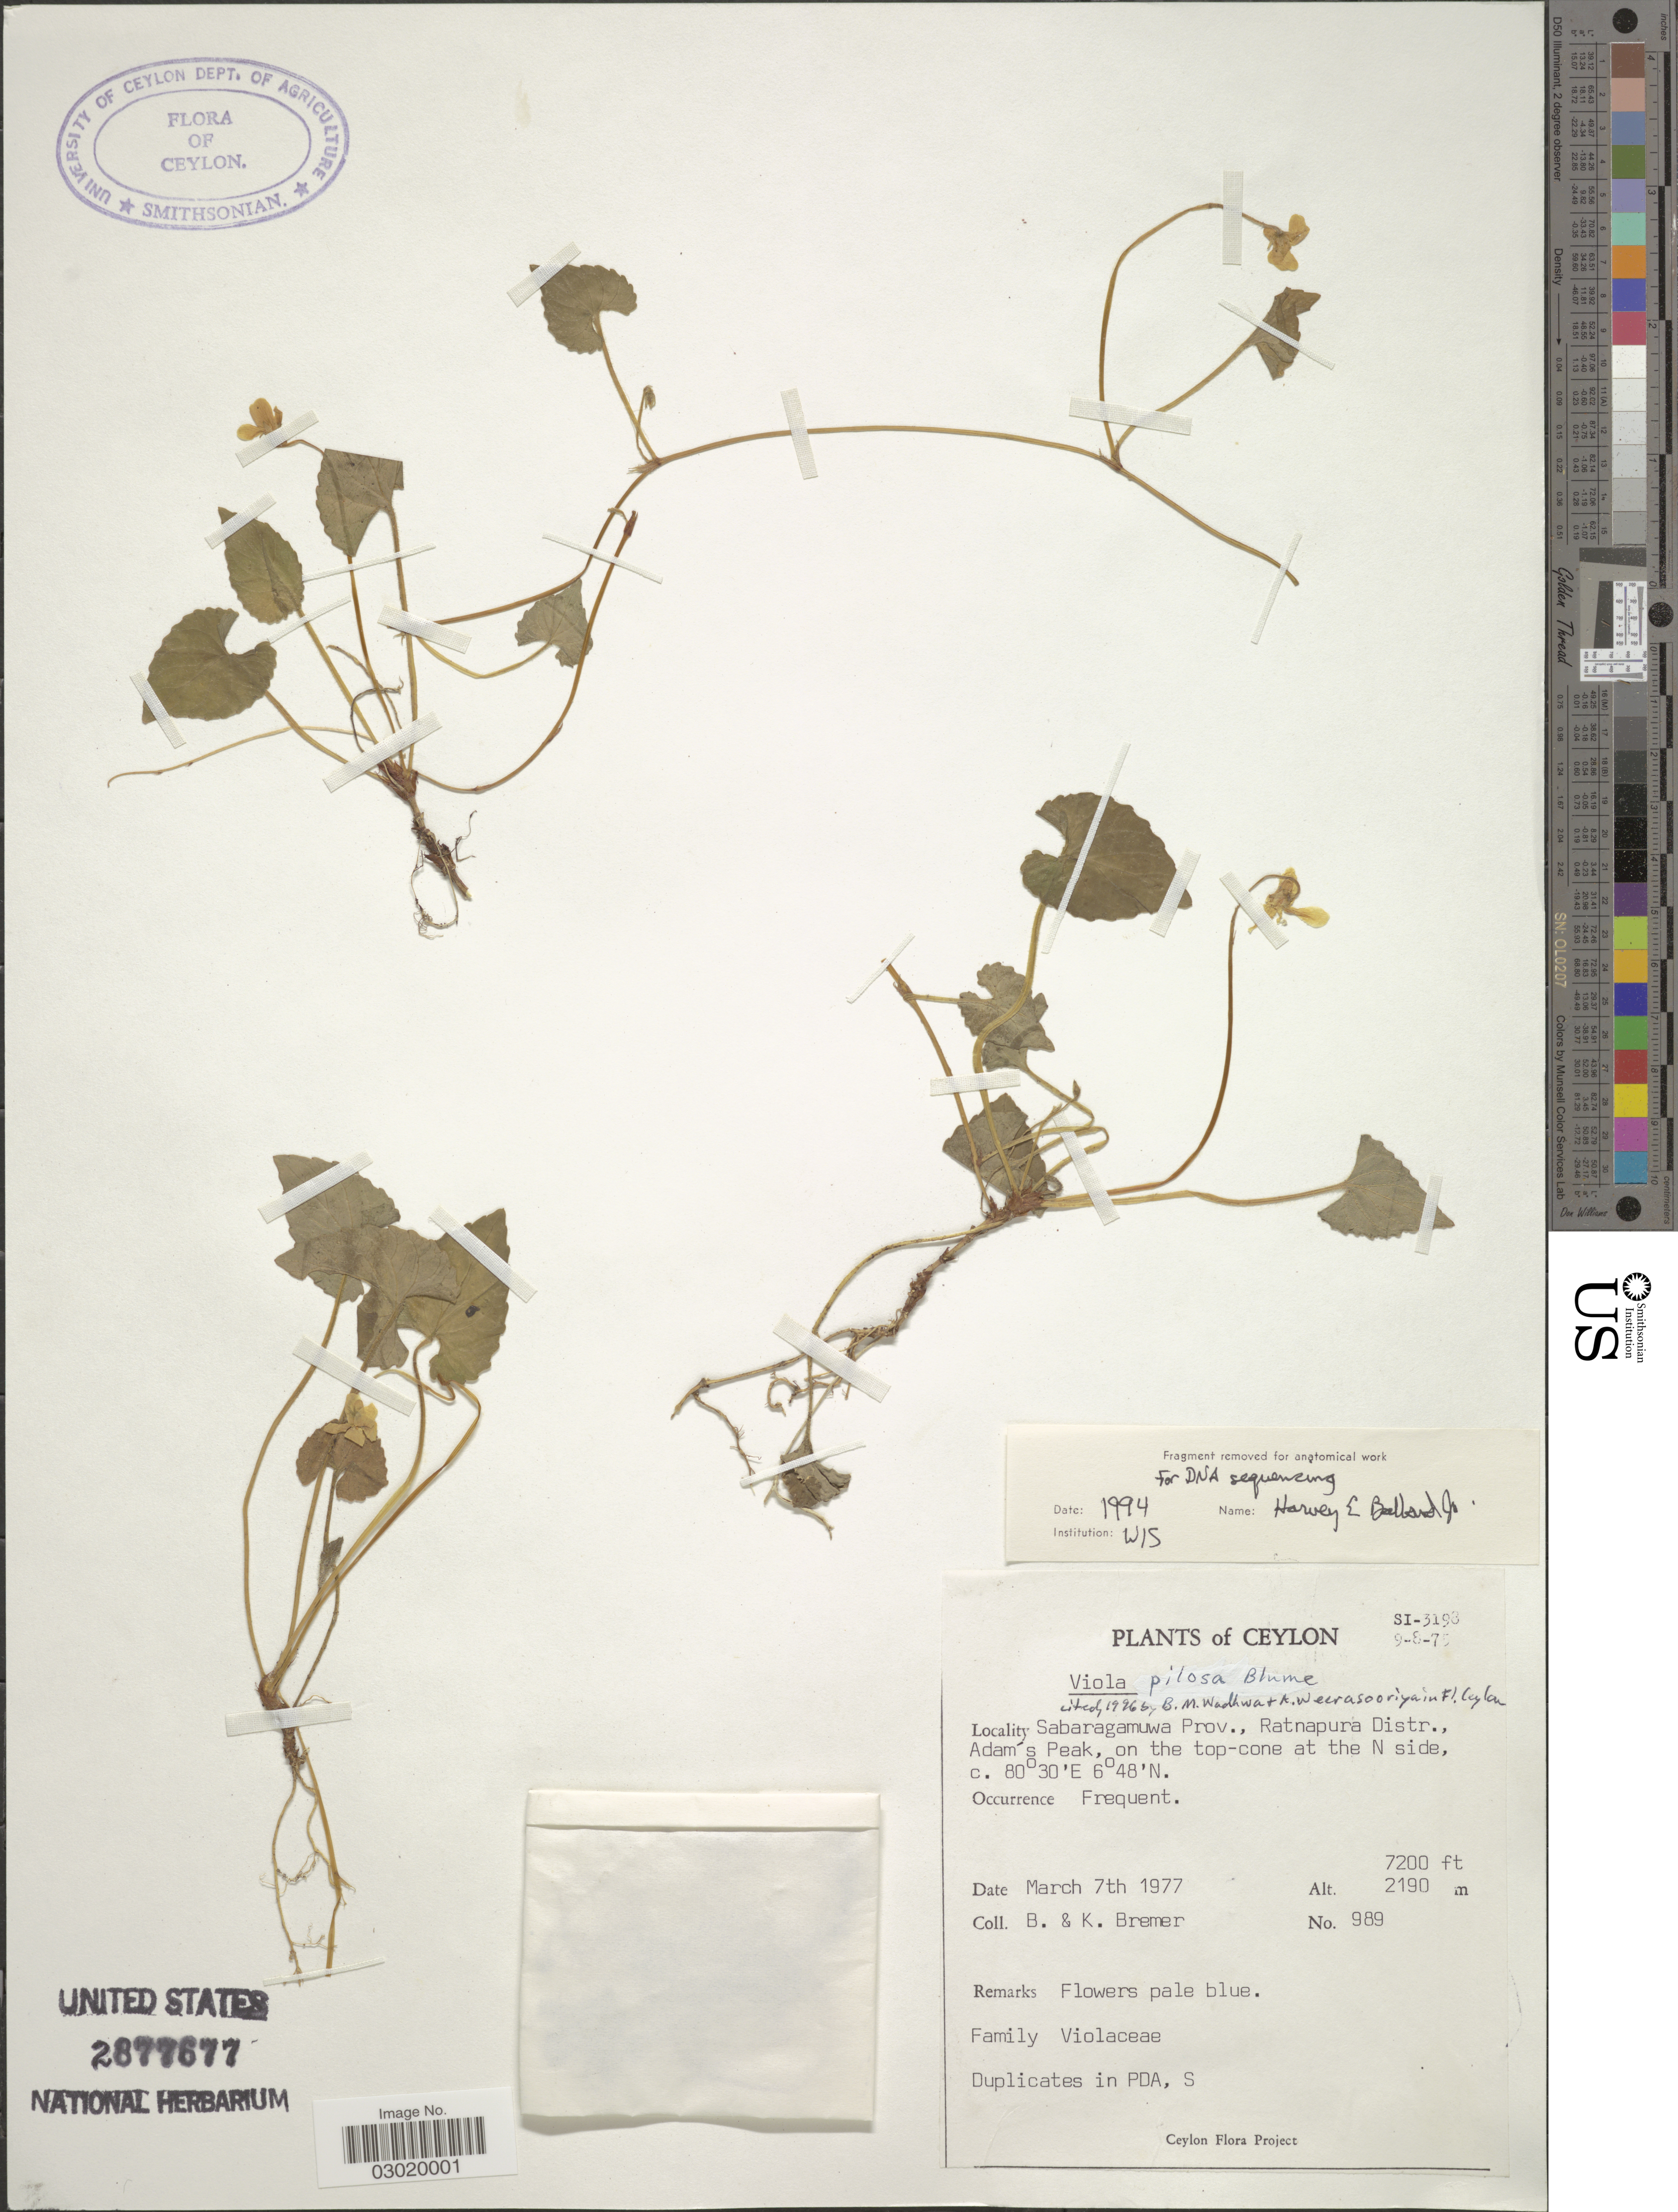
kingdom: Plantae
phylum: Tracheophyta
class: Magnoliopsida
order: Malpighiales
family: Violaceae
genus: Viola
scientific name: Viola pilosa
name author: Blume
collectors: B. Bremer & K. Bremer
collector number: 989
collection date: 1977-03-07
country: Sri Lanka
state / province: Sabaragamuwa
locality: Ceylon. Sabaragamuwa Prov., Ratnapura Distr., Adam's Peak, on the top-cone at the N side.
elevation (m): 2195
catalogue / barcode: US 2877677